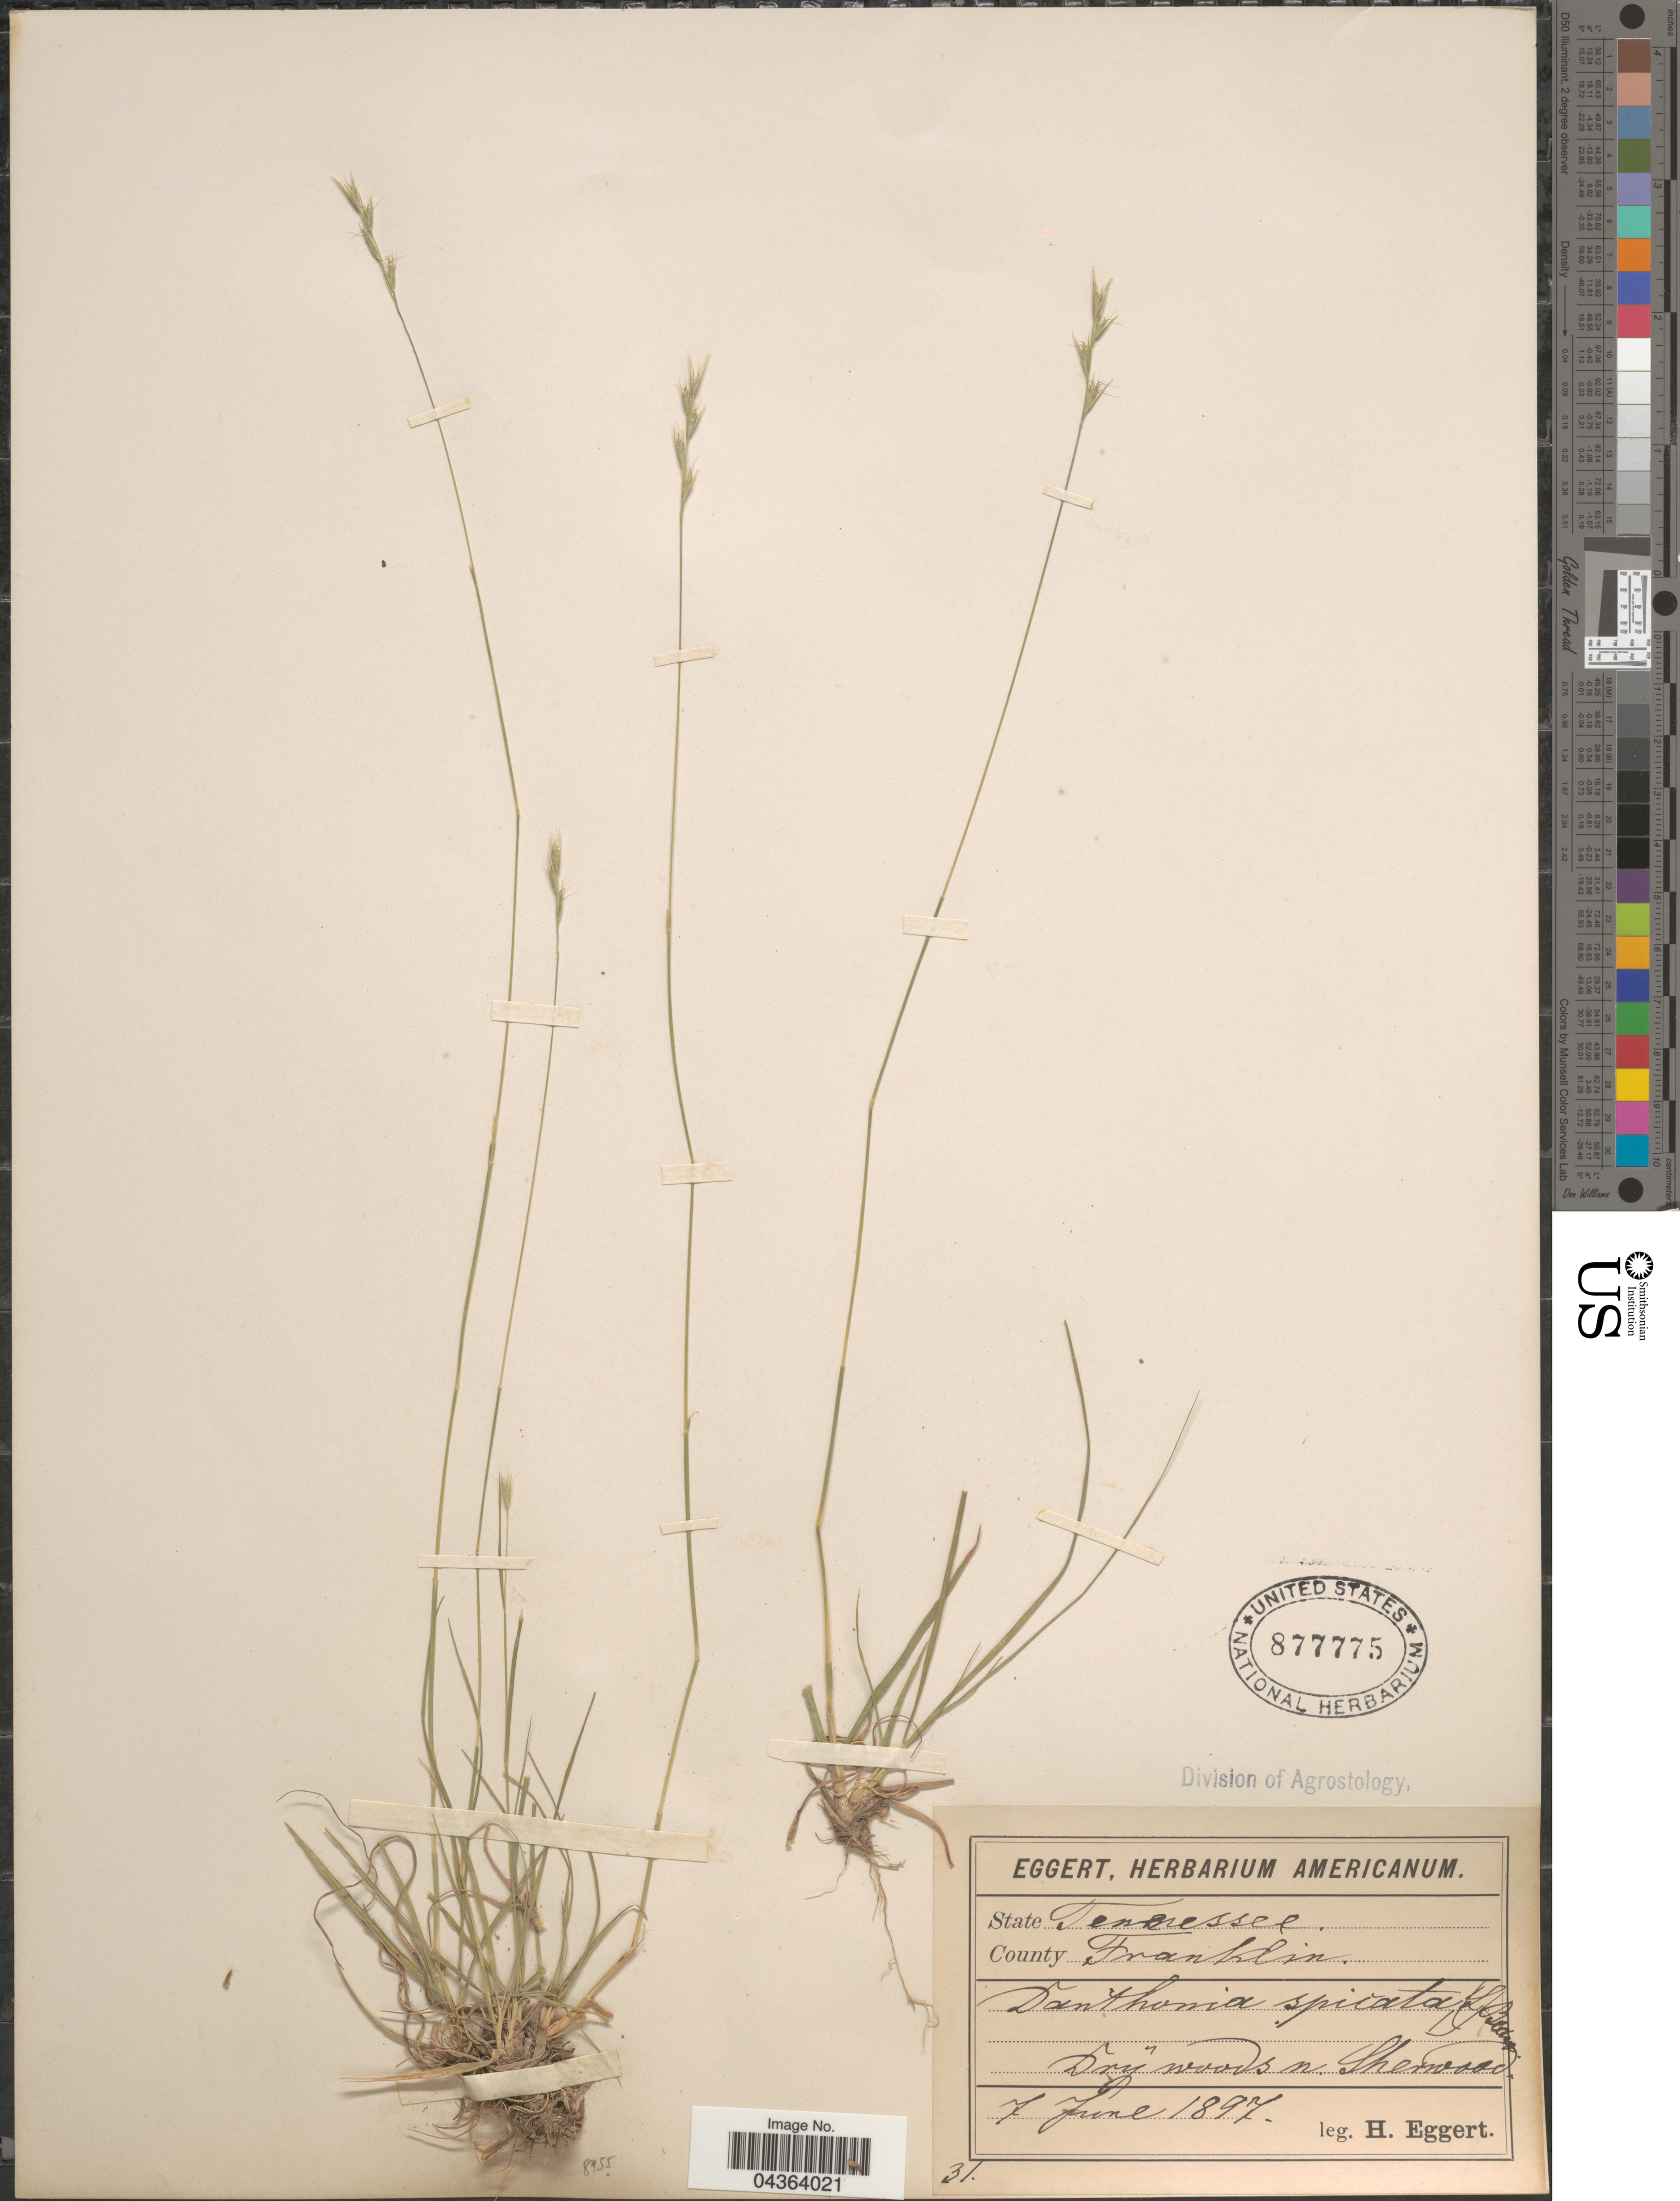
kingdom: Plantae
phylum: Tracheophyta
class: Liliopsida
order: Poales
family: Poaceae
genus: Danthonia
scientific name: Danthonia spicata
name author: (L.) P. Beauv. ex Roem. & Schult.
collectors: H. Eggert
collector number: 31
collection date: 1897-06-07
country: United States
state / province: Tennessee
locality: County Franklin. Dry woods on Sherwood.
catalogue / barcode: US 877775